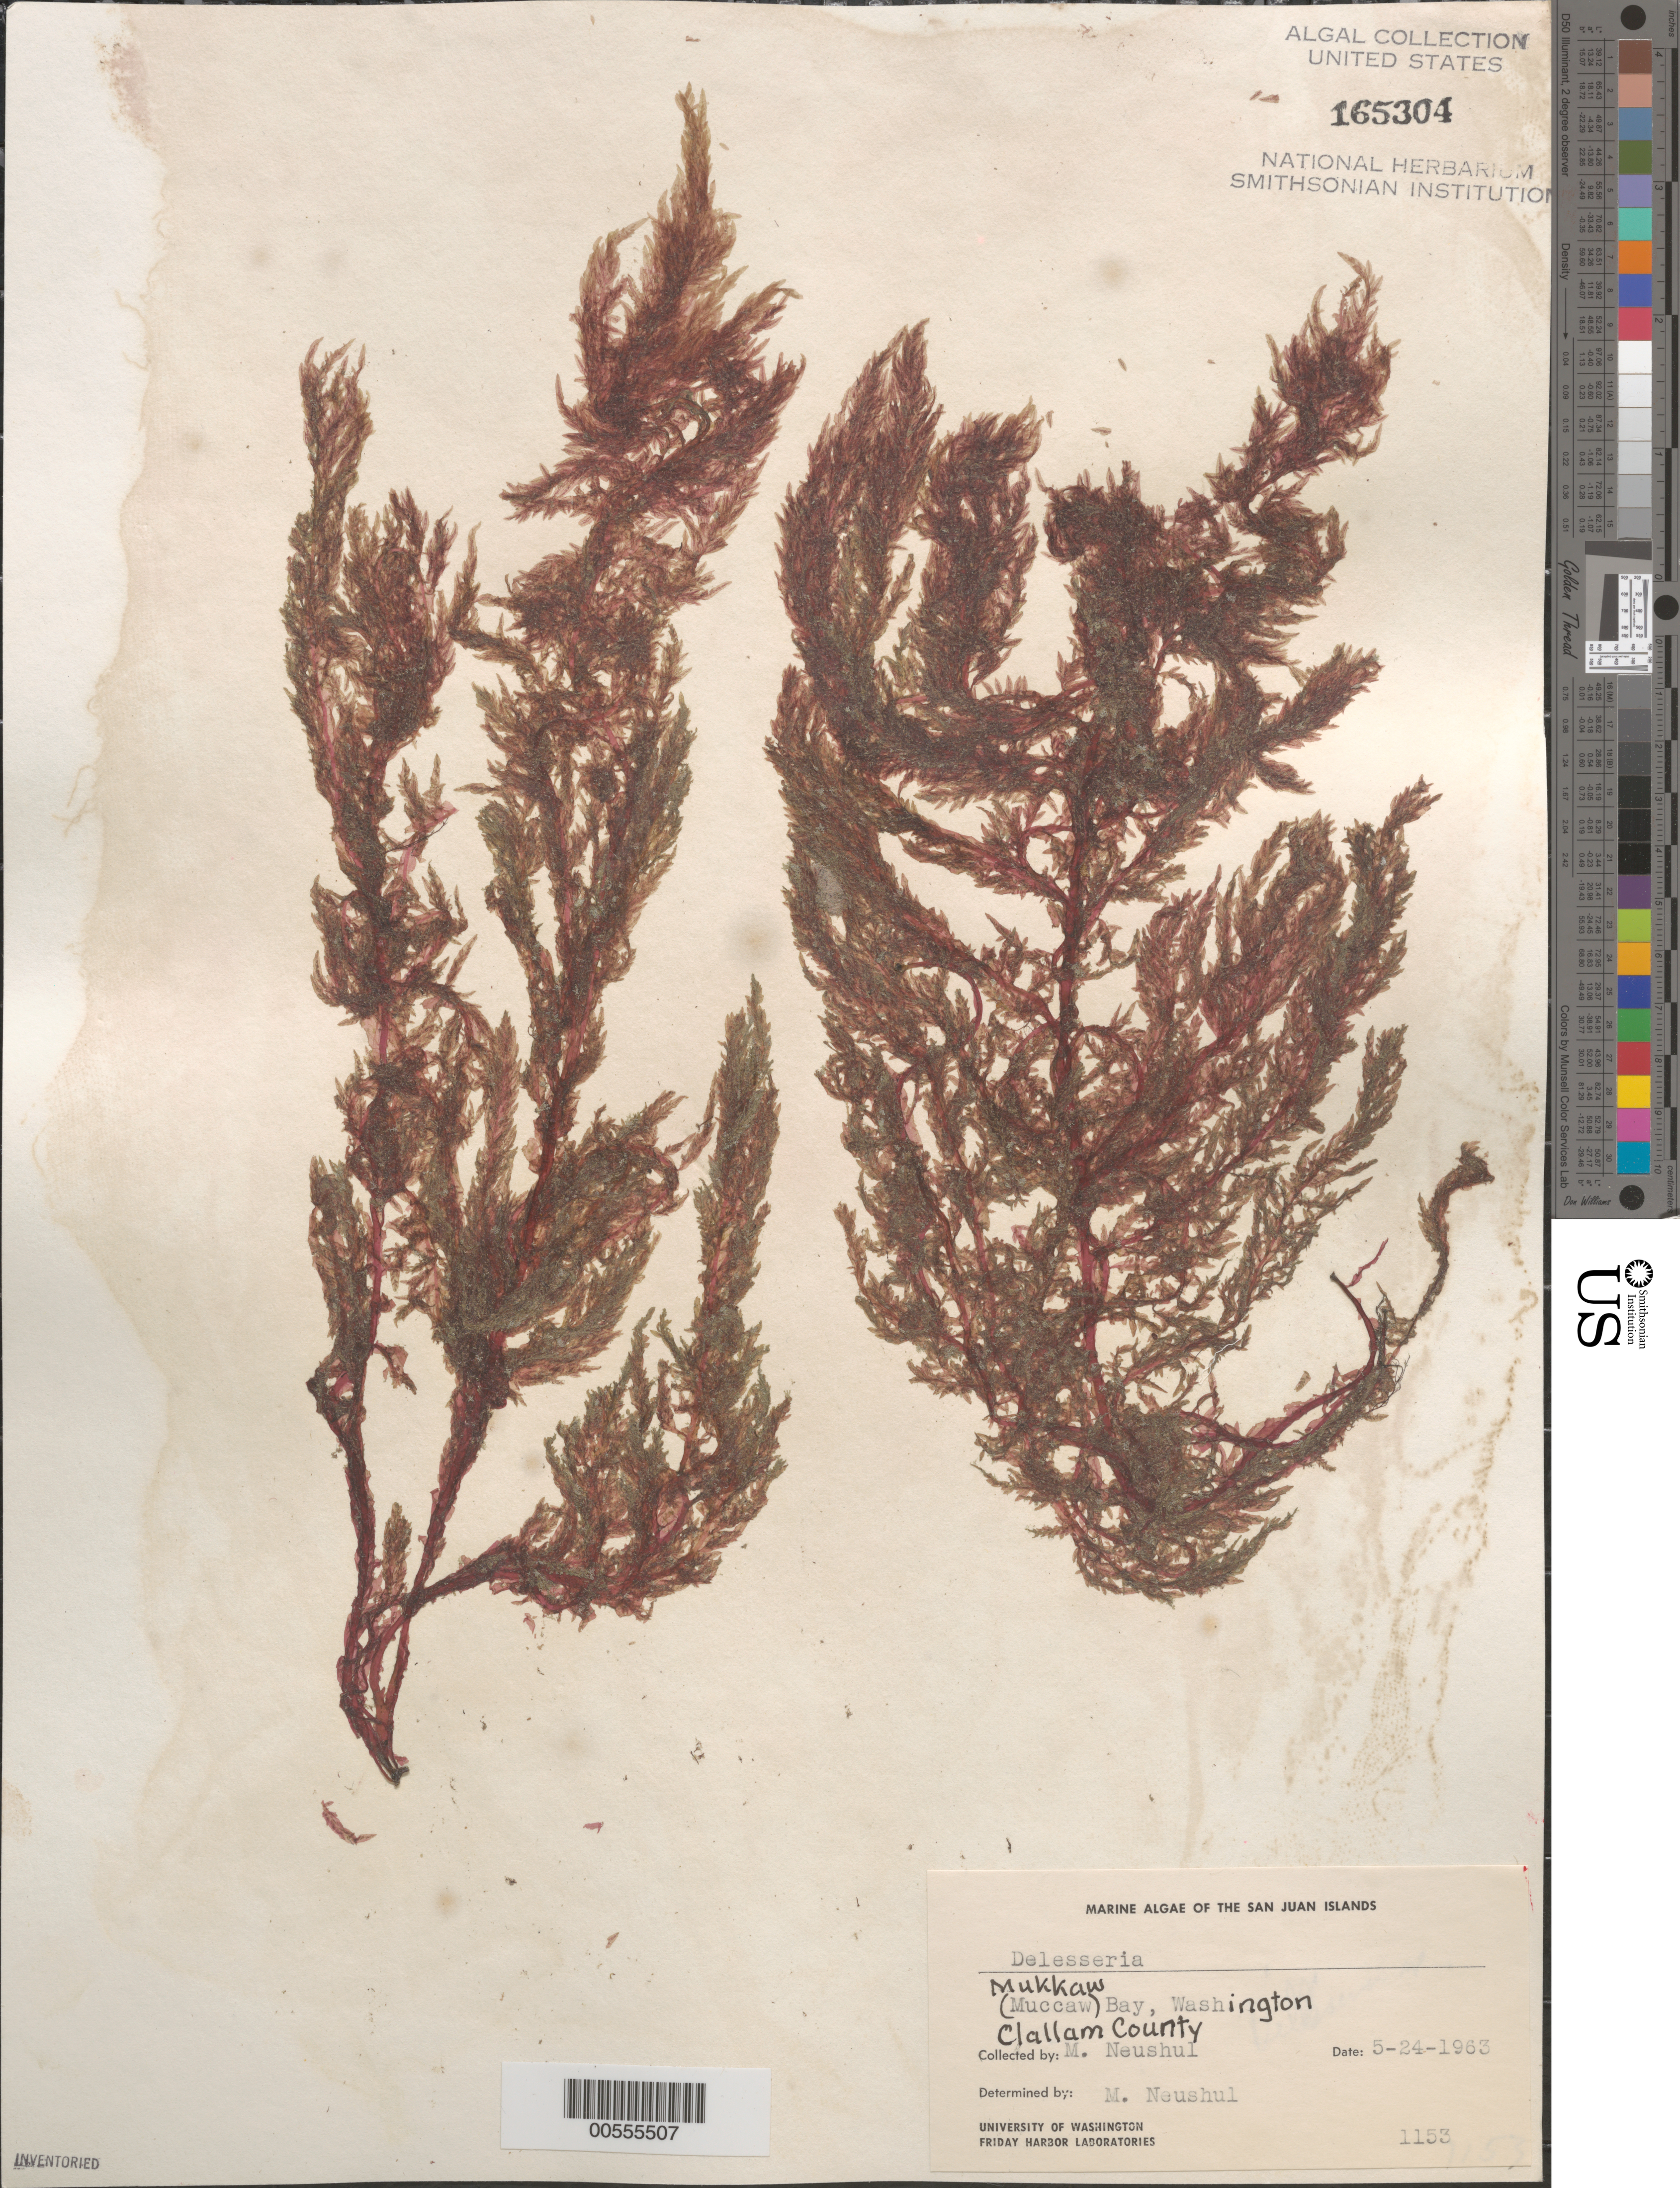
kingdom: Plantae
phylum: Rhodophyta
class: Florideophyceae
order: Ceramiales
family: Delesseriaceae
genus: Delesseria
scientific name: Delesseria sp.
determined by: Neushul, M.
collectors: M. Neushul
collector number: Neushul 1153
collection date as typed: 24 May 1963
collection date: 1963-05-24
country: United States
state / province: Washington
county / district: Clallam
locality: Mukkaw Bay (Muccaw Bay)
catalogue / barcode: US 165304